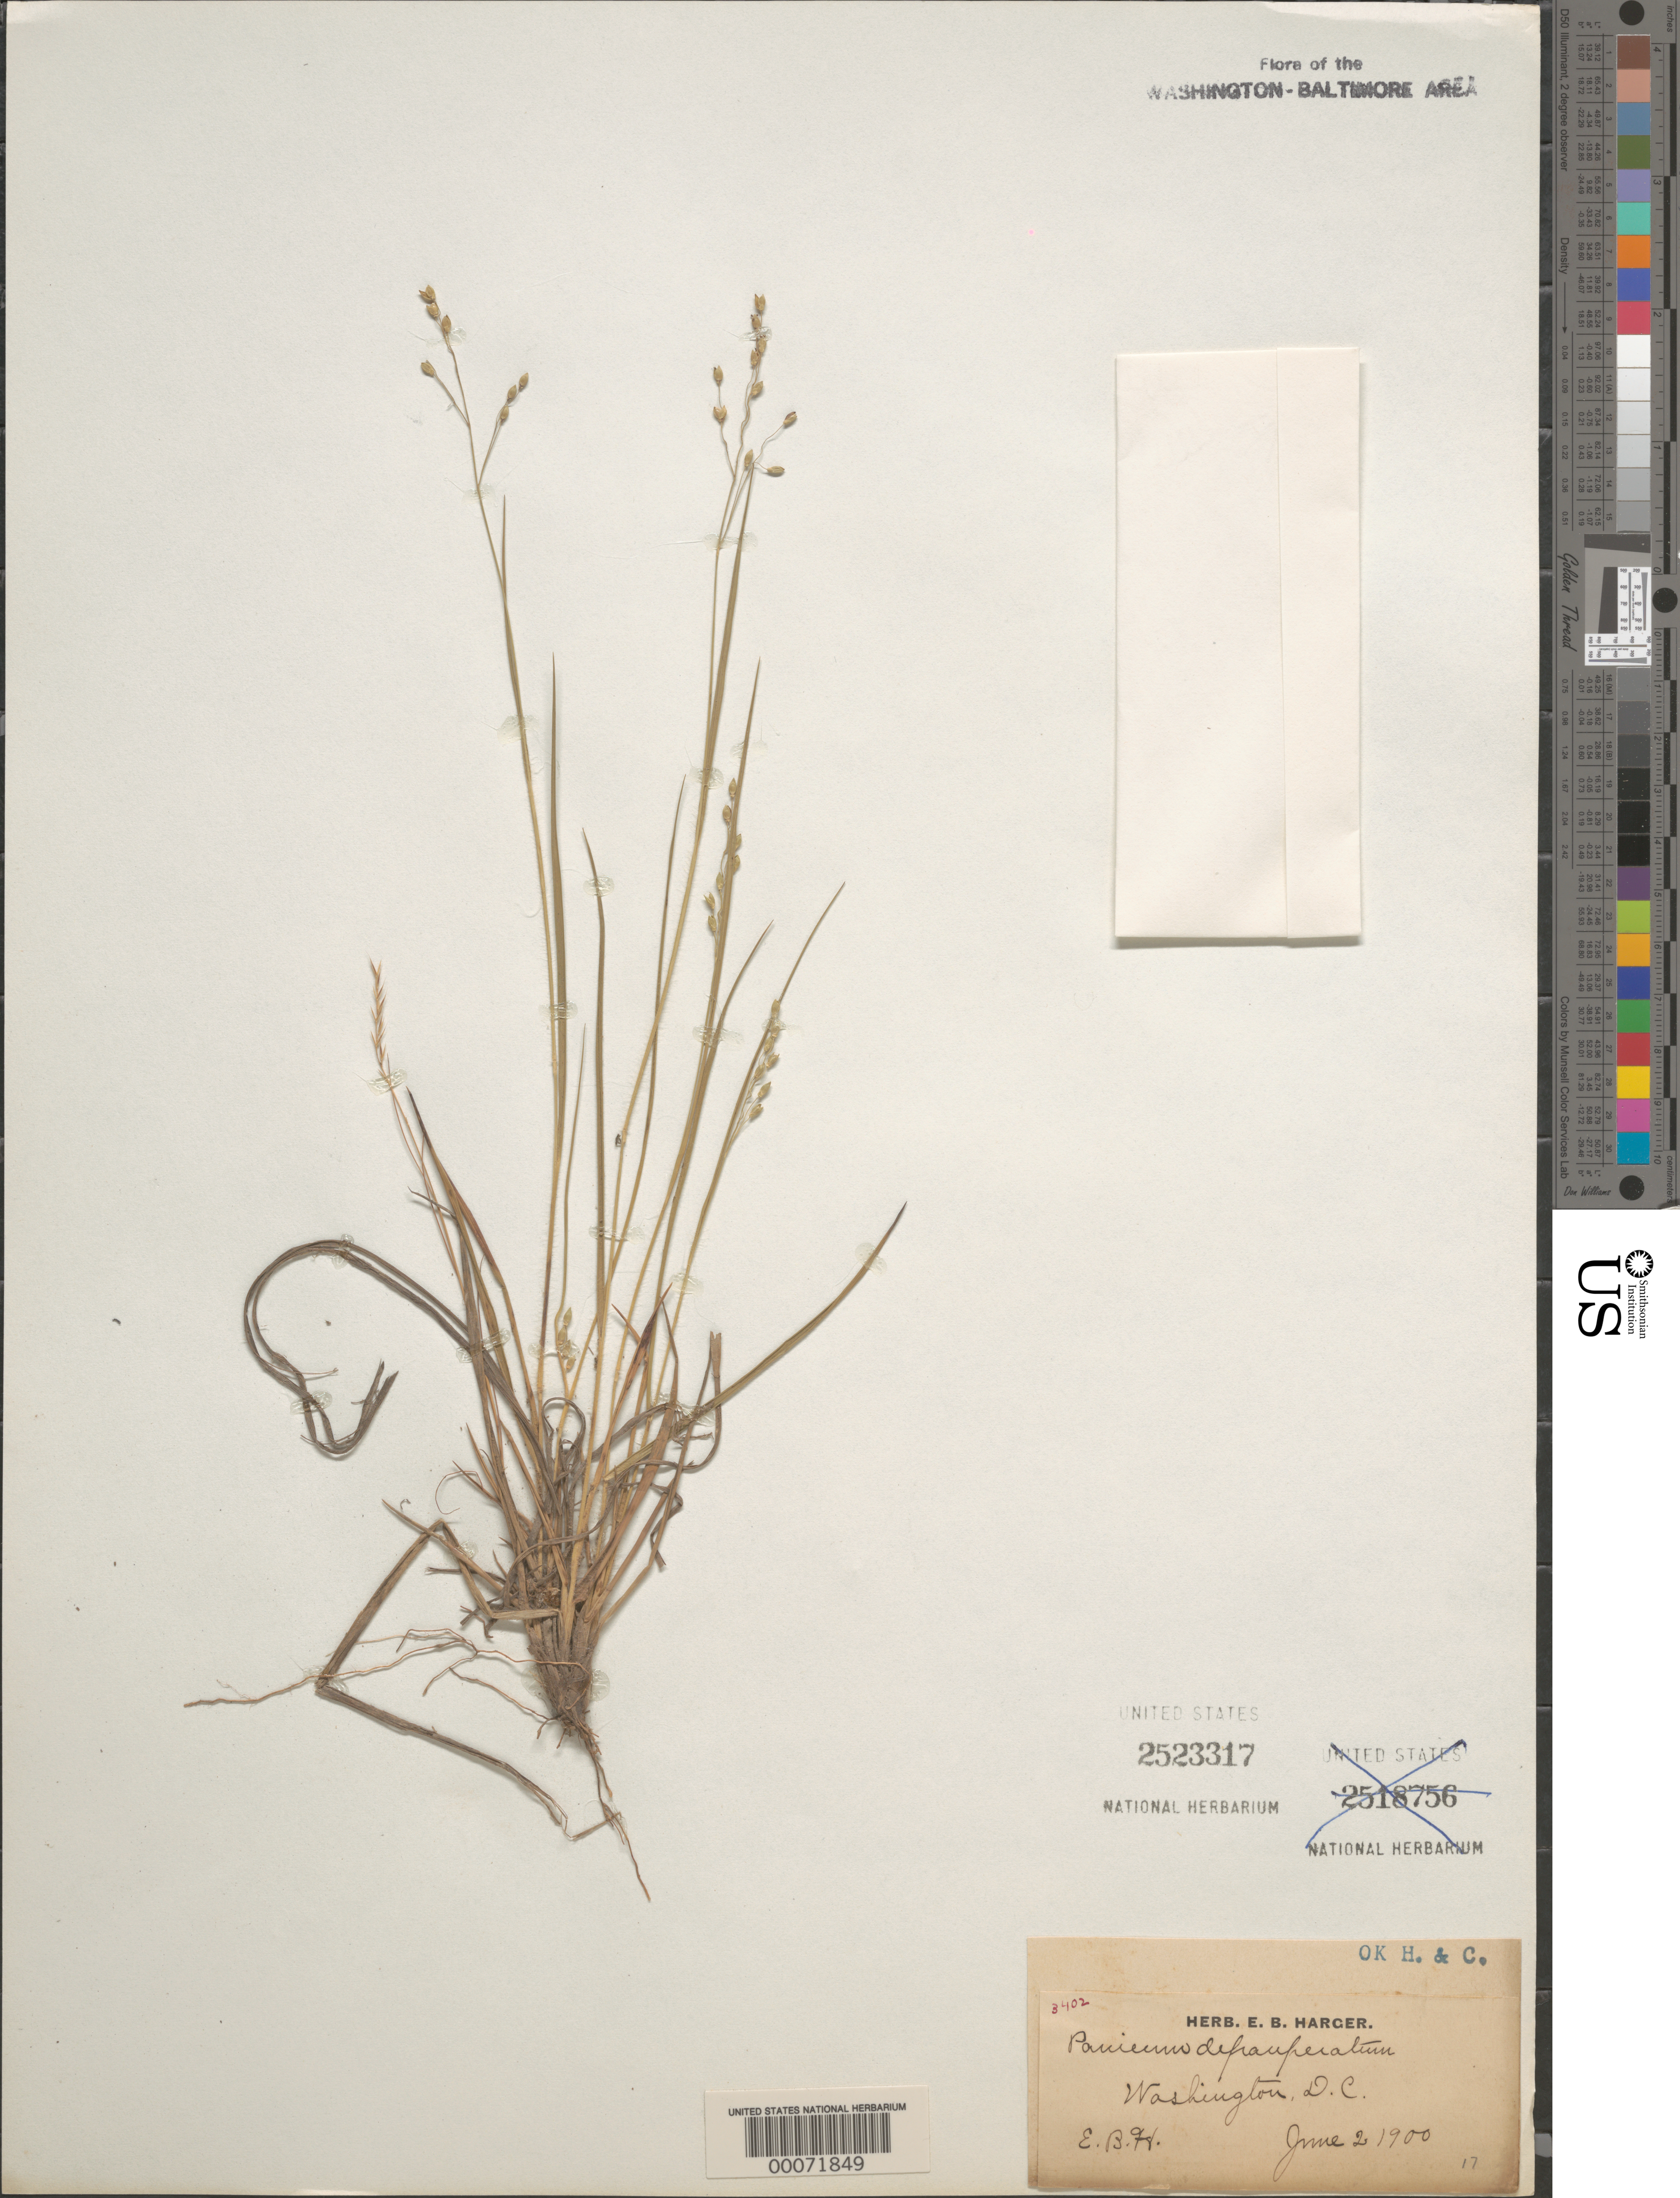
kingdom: Plantae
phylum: Tracheophyta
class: Liliopsida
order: Poales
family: Poaceae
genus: Dichanthelium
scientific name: Dichanthelium depauperatum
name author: (Muhl.) Gould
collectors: E. B. Harger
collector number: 3402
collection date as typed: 02 Jun 1900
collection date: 1900-06-02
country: United States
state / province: District of Columbia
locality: Washington, DC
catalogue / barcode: US 2523317